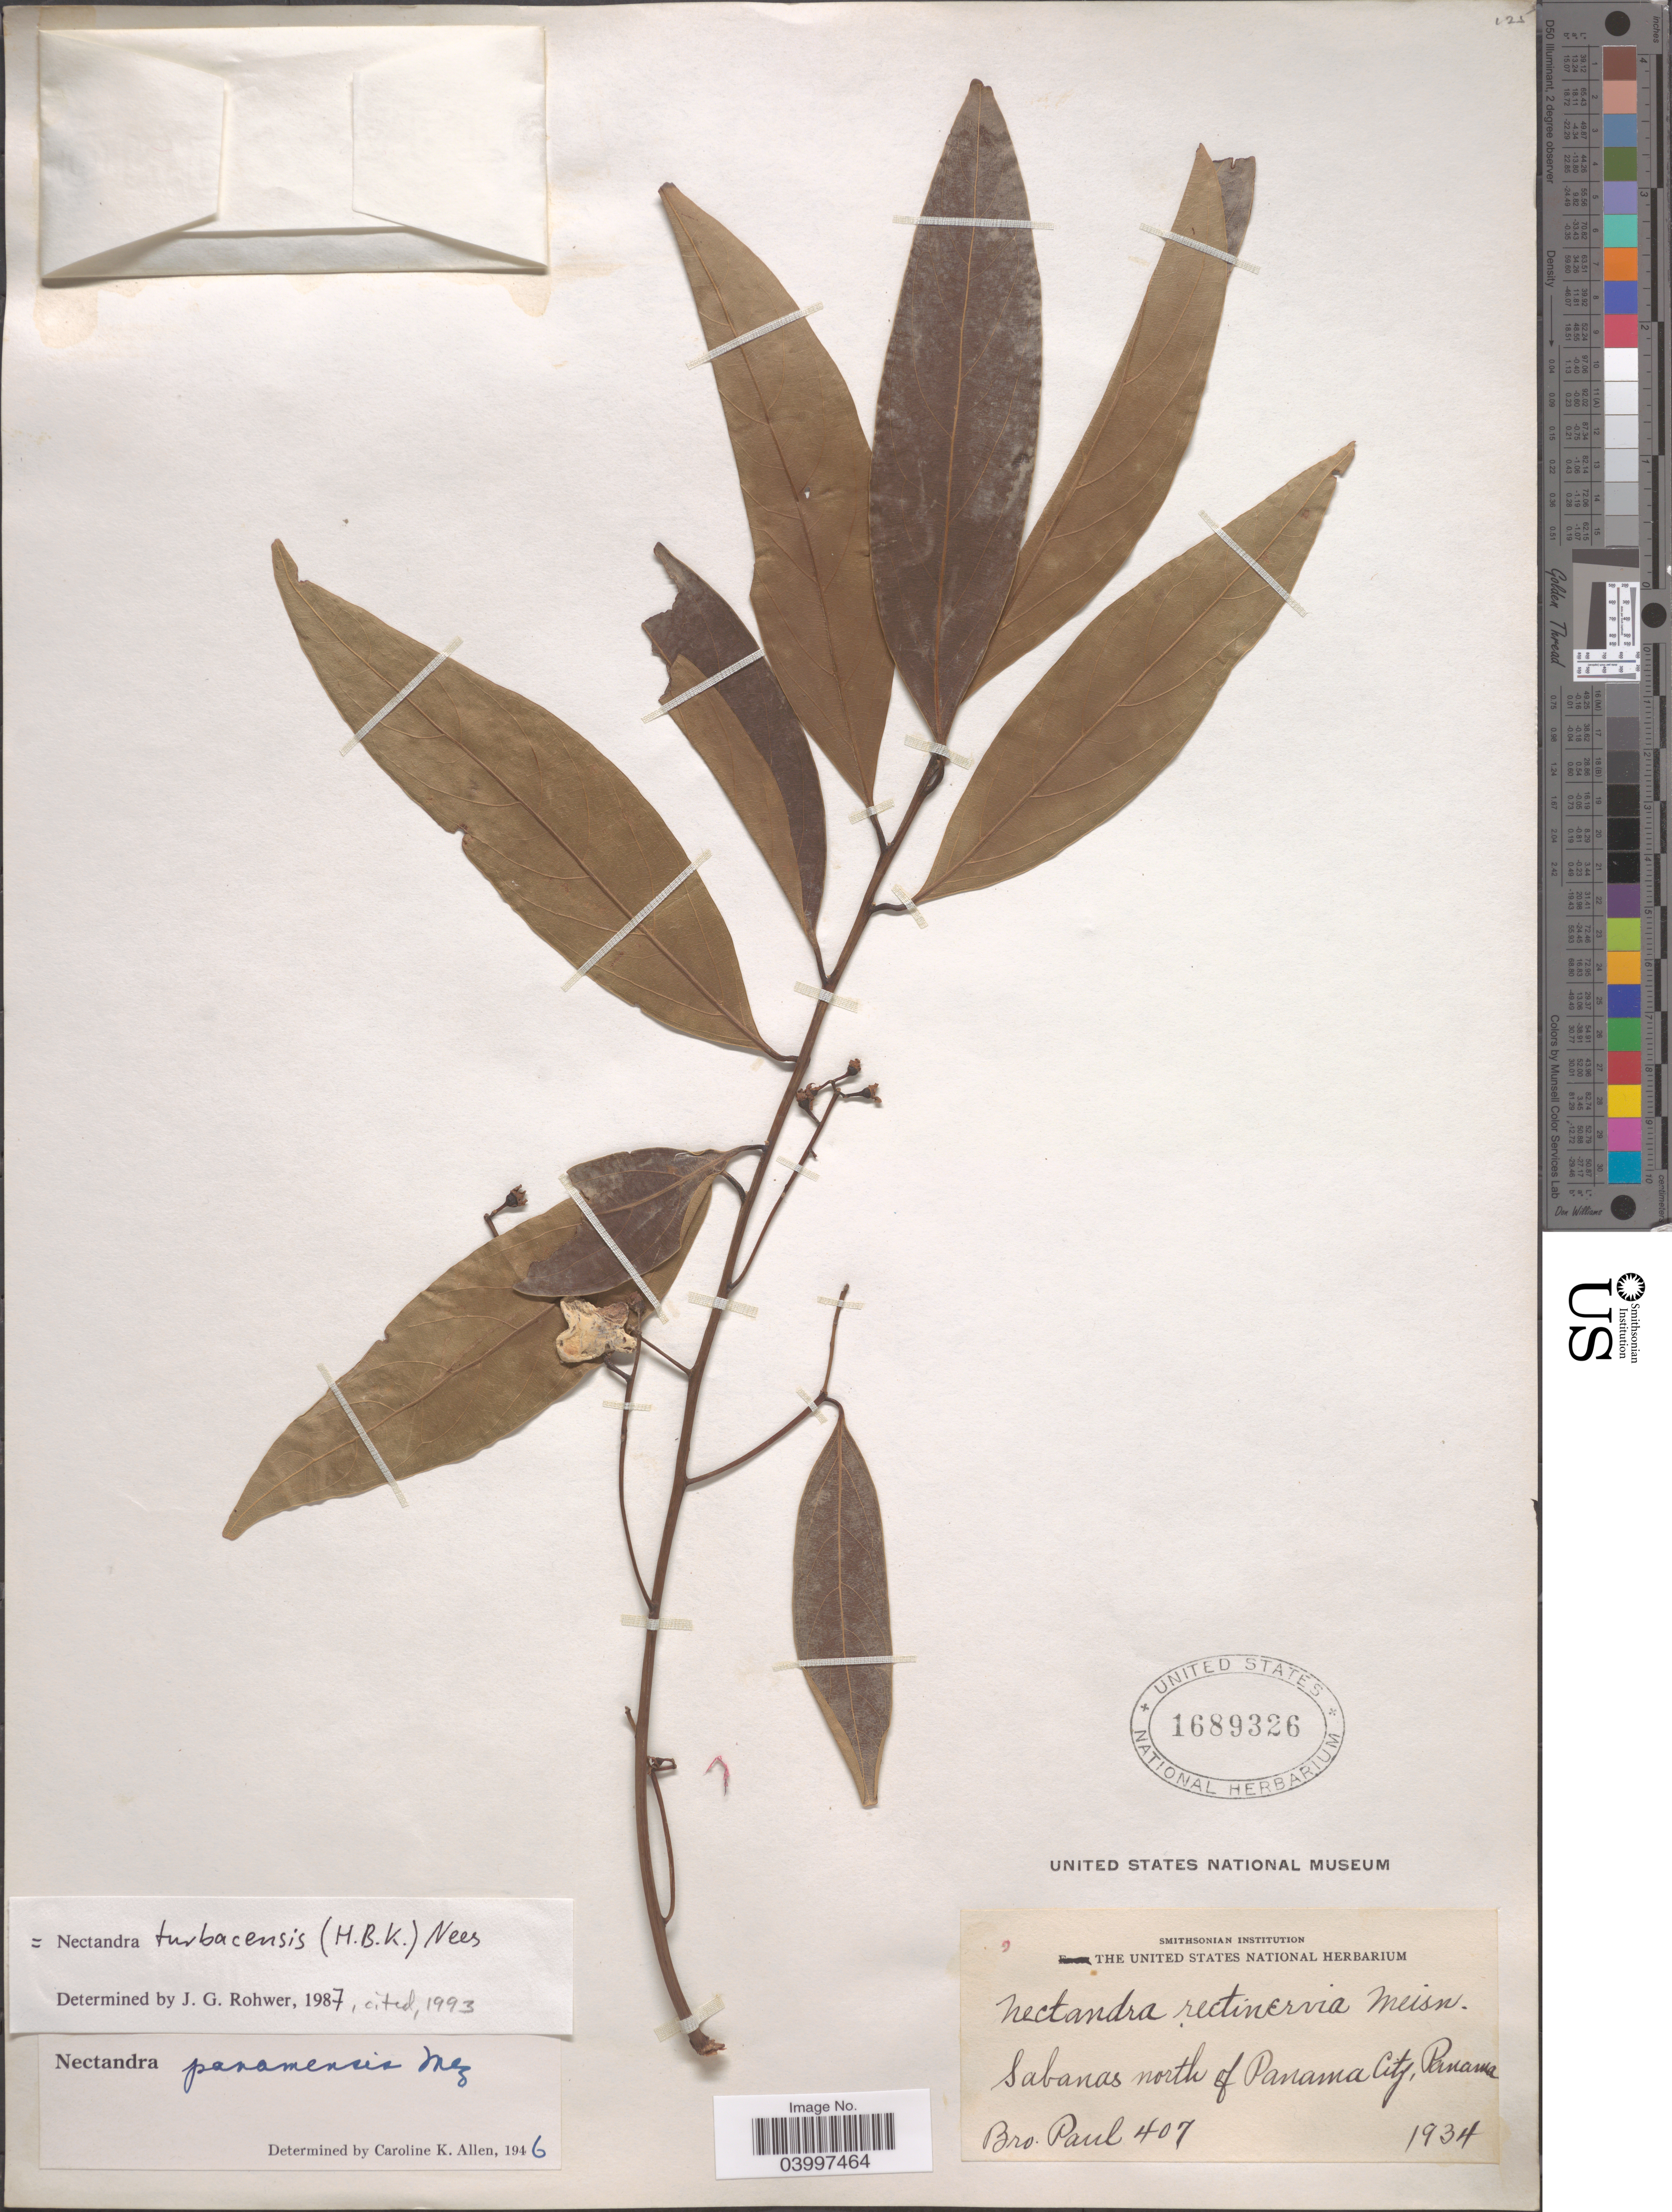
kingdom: Plantae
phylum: Tracheophyta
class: Magnoliopsida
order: Laurales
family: Lauraceae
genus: Nectandra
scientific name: Nectandra turbacensis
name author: (Kunth) Nees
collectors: B. Paul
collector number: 407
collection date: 1934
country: Panama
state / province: Panamá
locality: Sabanas north of Panama City.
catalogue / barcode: US 1689326